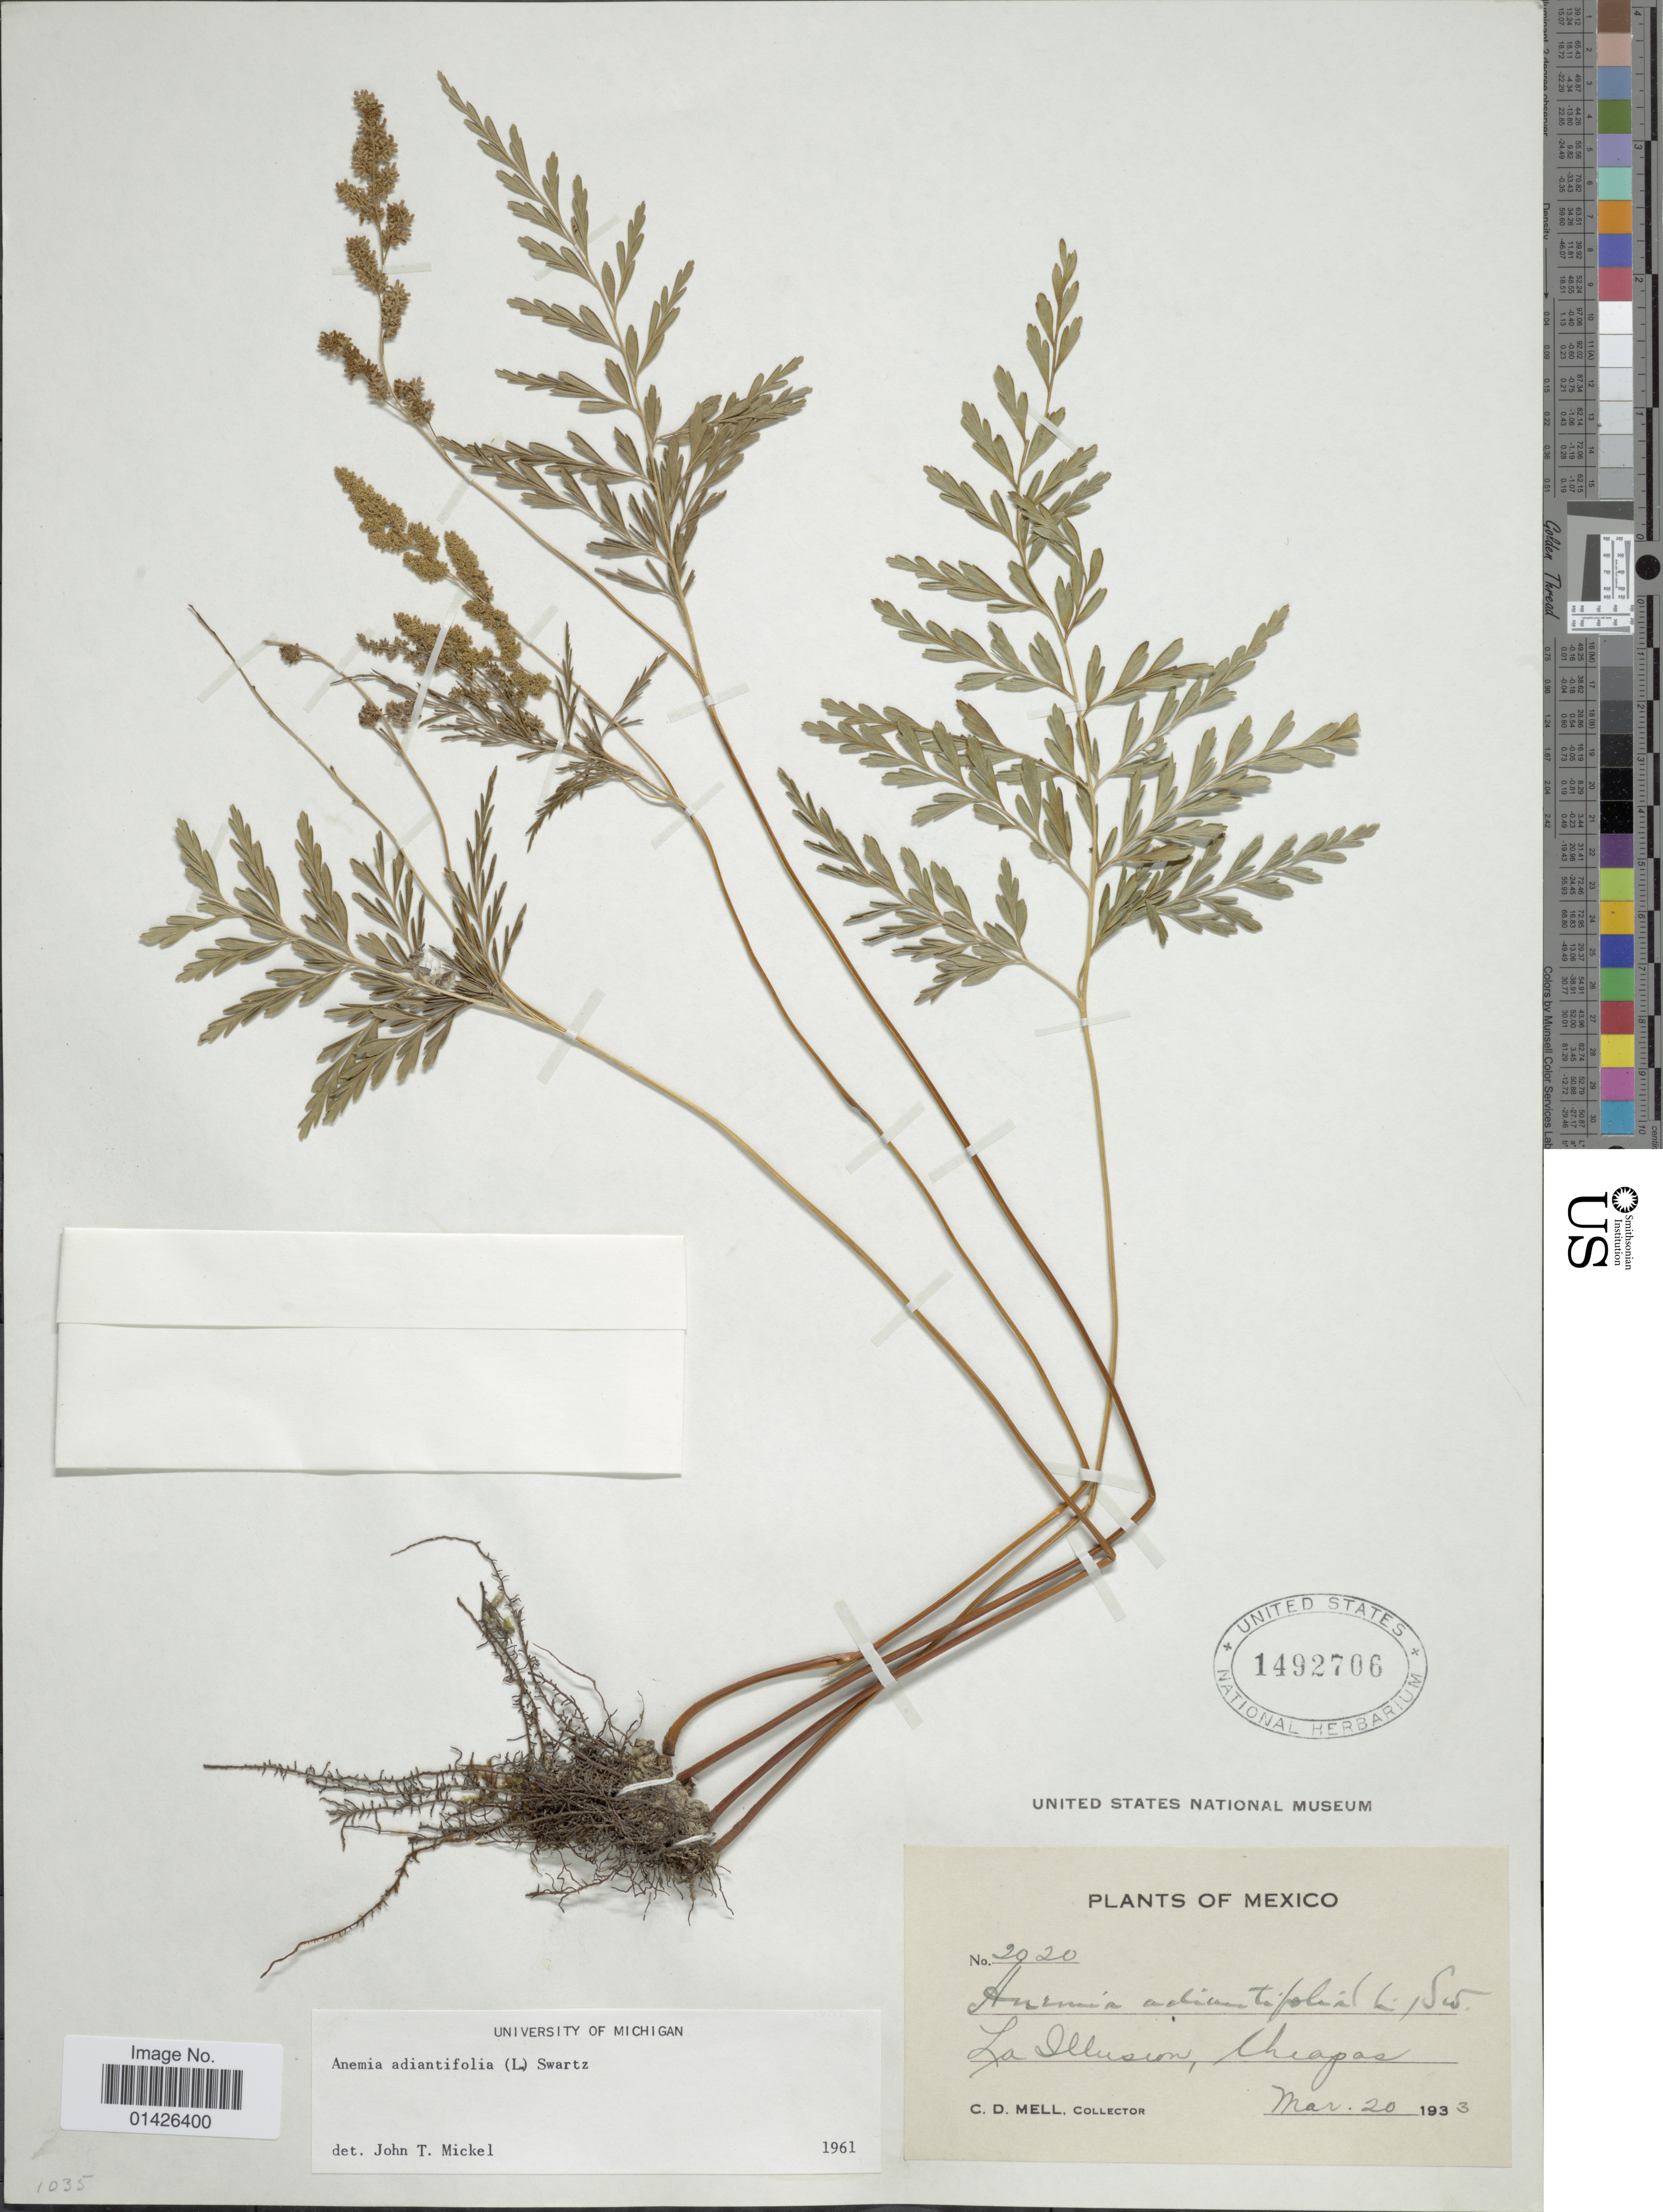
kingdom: Plantae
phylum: Tracheophyta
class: Polypodiopsida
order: Schizaeales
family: Anemiaceae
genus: Anemia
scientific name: Anemia adiantifolia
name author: (L.) Sw.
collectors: C. D. Mell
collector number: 2020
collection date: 1933-03-20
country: Mexico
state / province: Chiapas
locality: La Illusion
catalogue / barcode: US 1492706